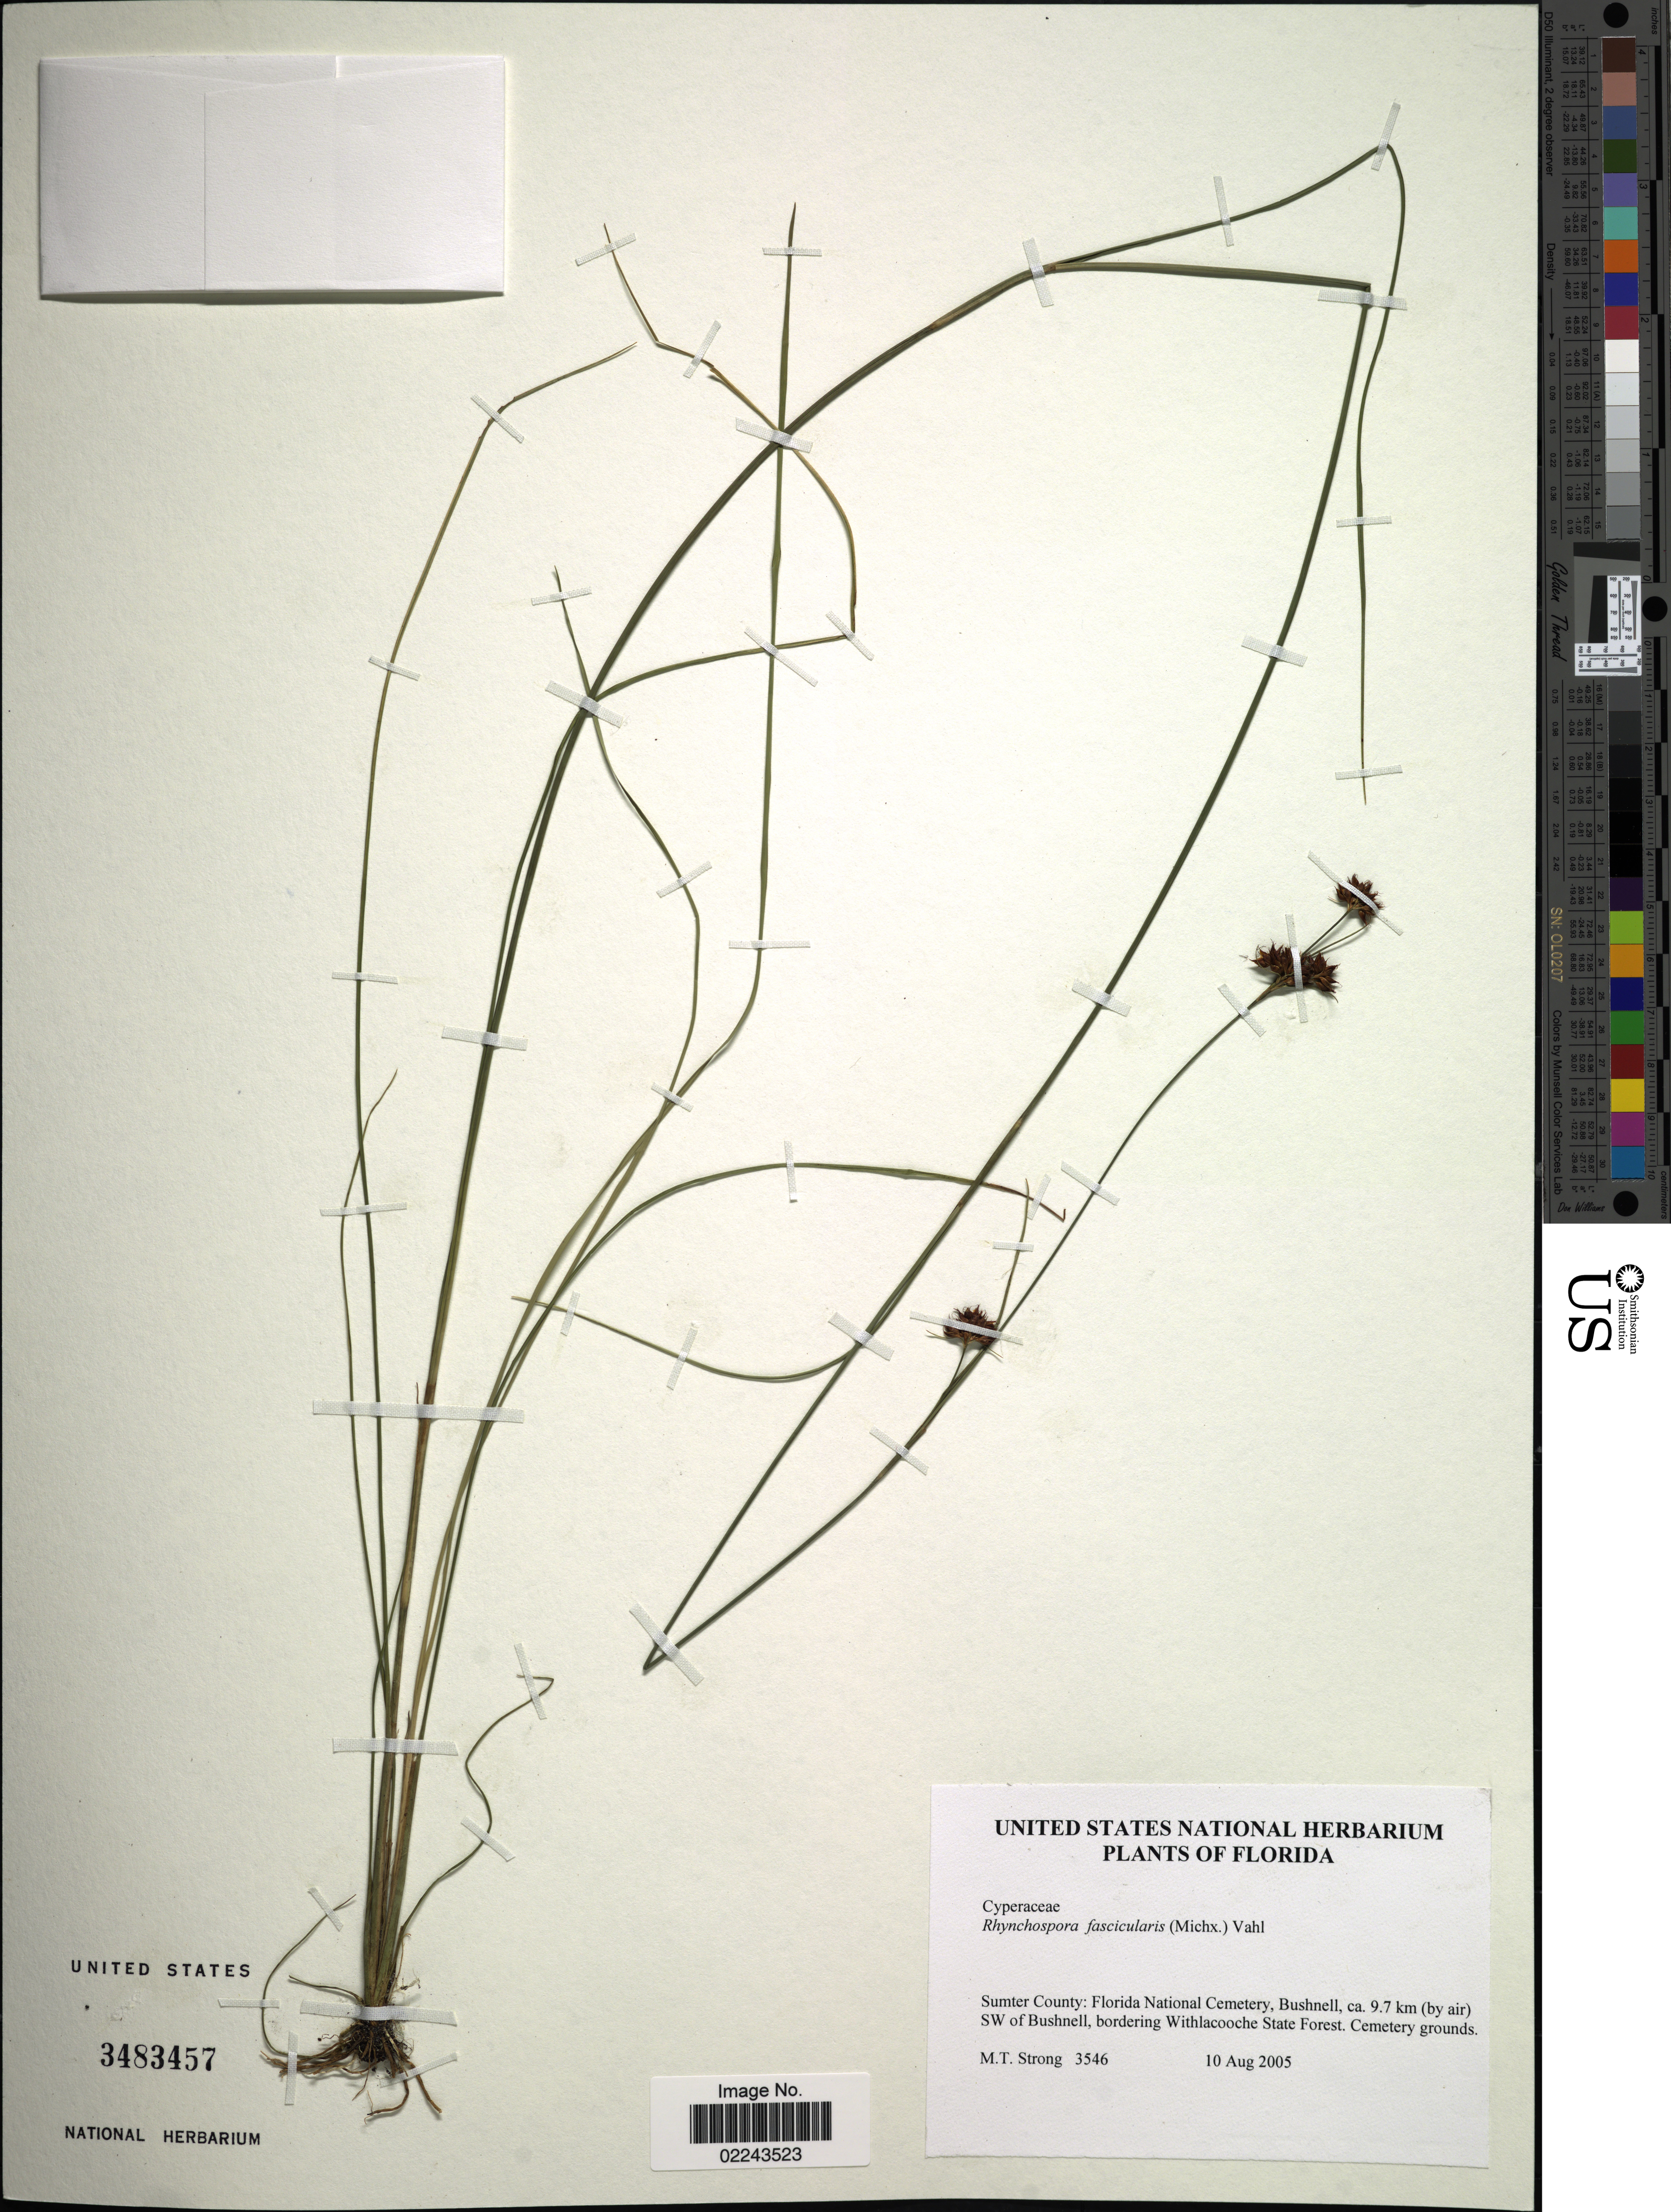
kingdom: Plantae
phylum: Tracheophyta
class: Liliopsida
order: Poales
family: Cyperaceae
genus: Rhynchospora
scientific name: Rhynchospora fascicularis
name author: (Michx.) Vahl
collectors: M. T. Strong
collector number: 3546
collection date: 2005-08-10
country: United States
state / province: Florida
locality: Sumter County, Florida National Cemetery, Bushnell ca 9.7 km (by air) SW of Bushnell, bordering Withlacooche State Forest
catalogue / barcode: US 3483457